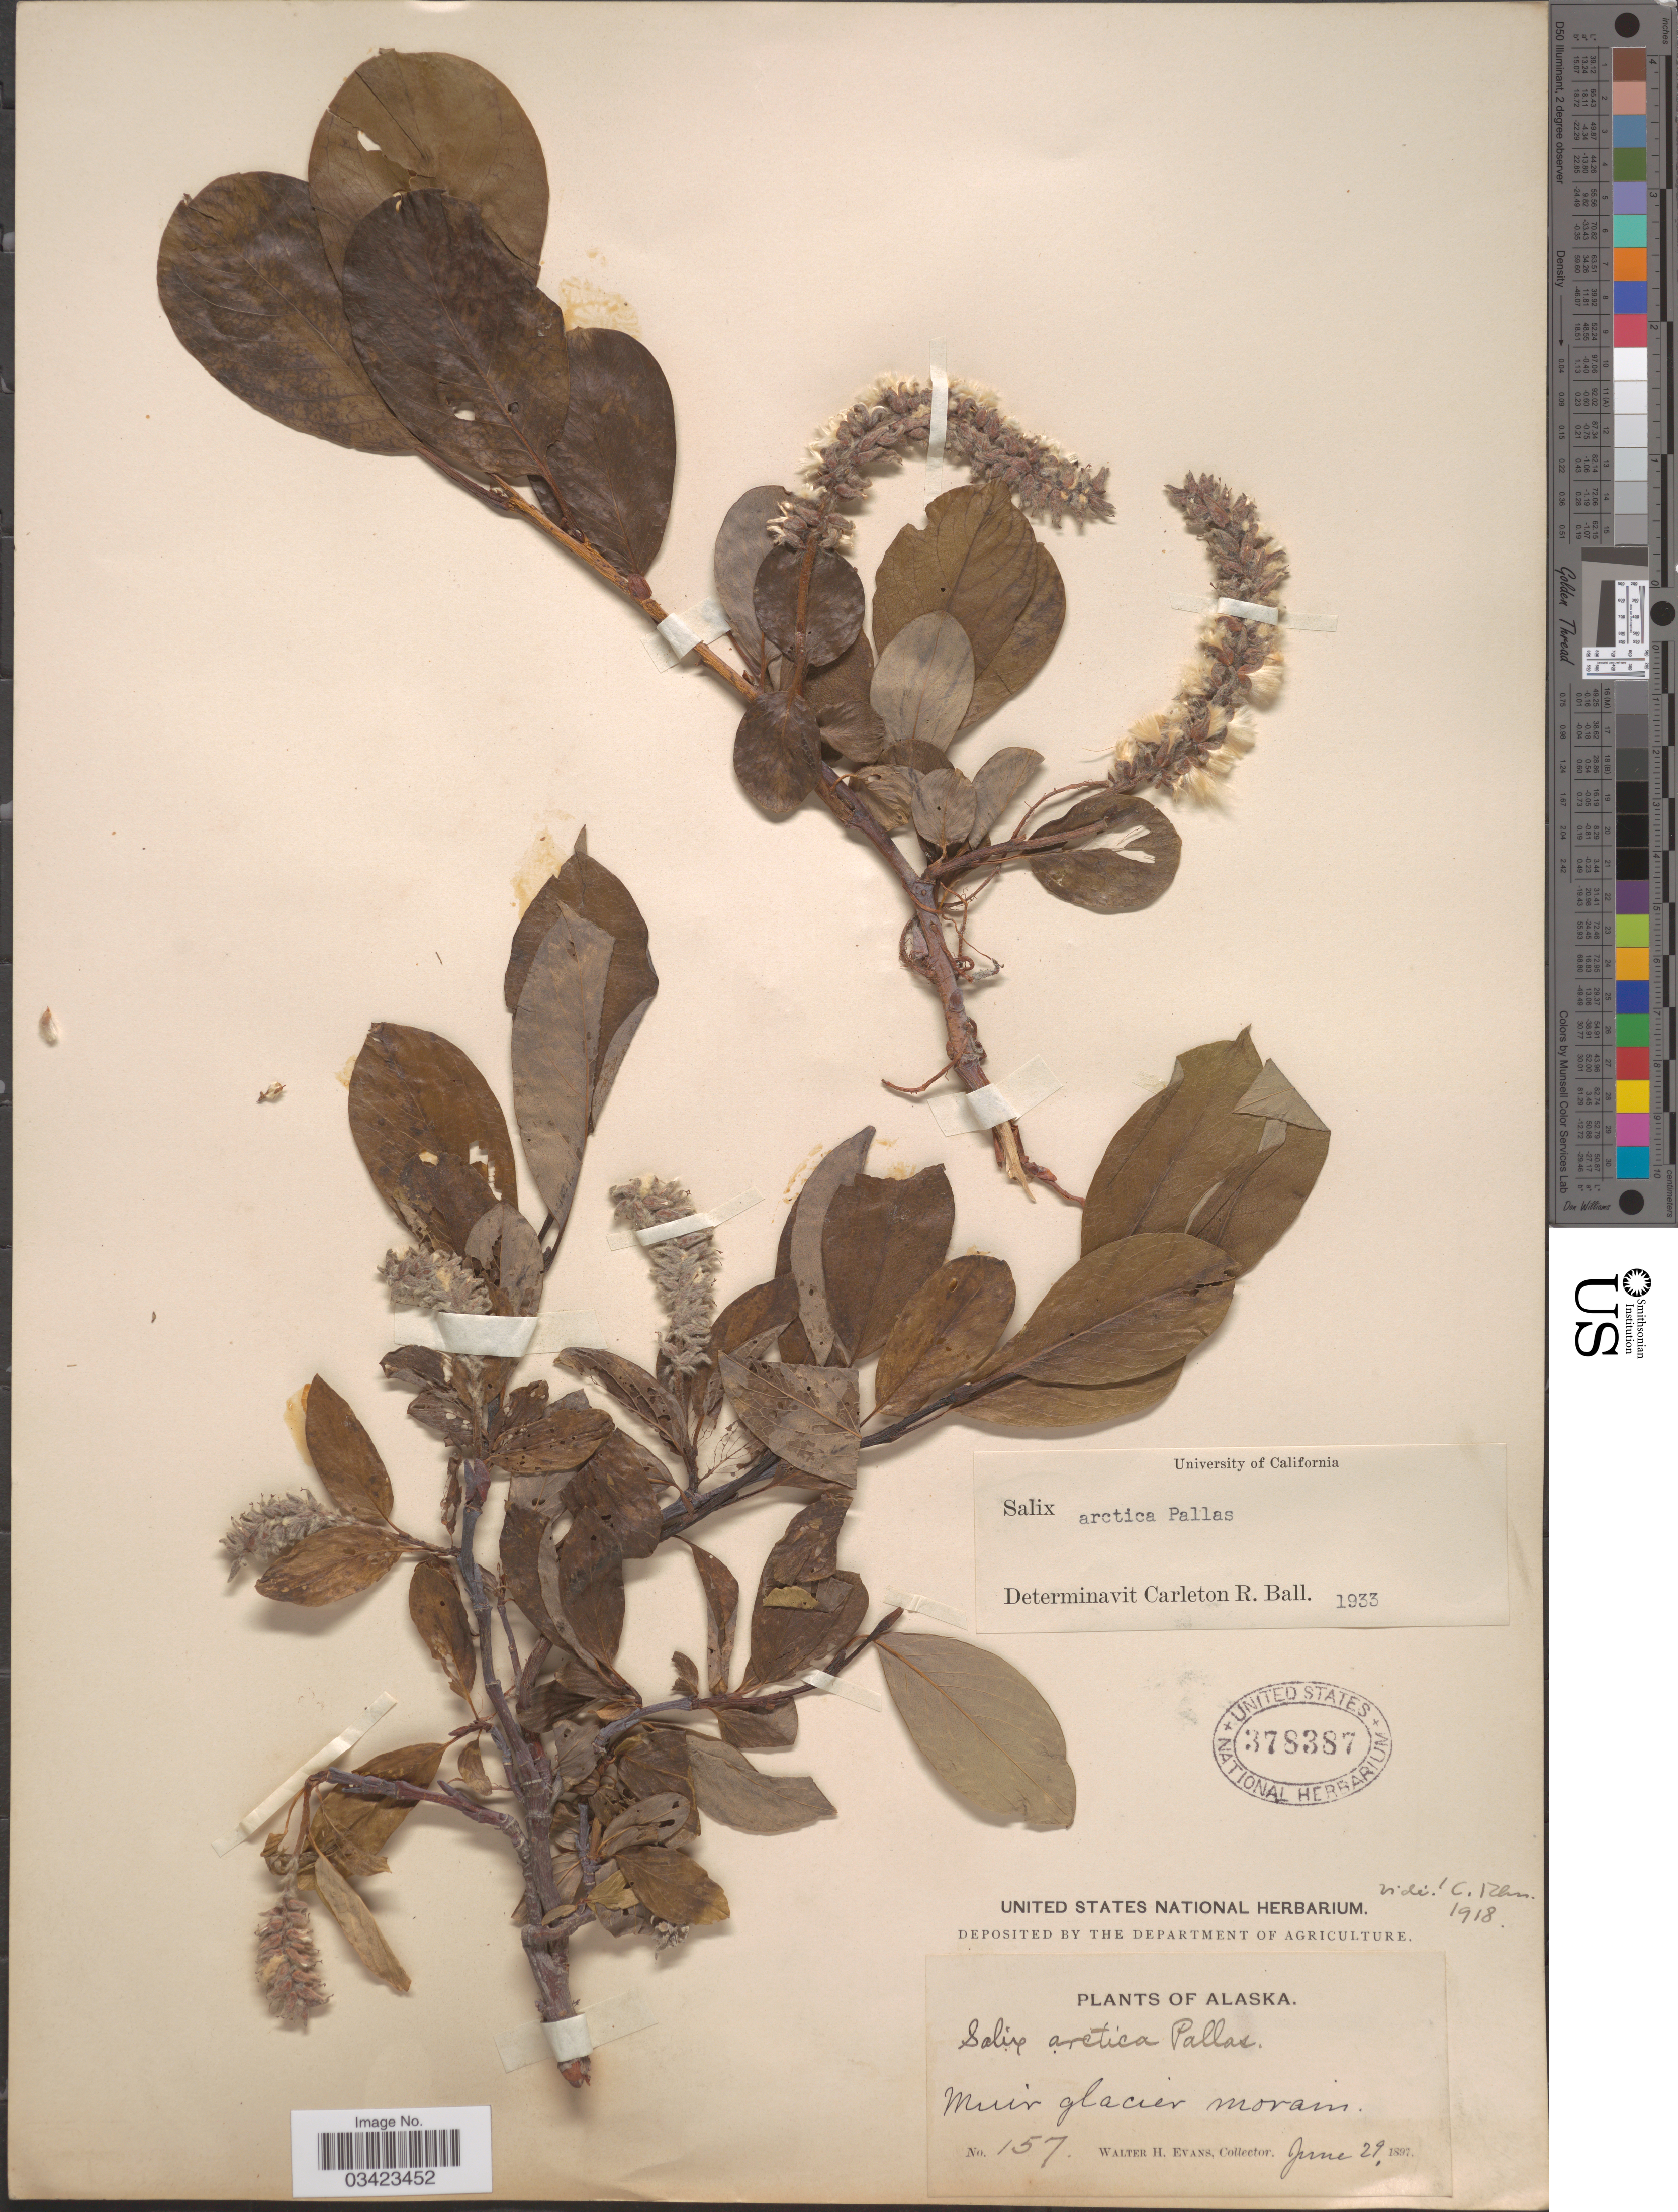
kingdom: Plantae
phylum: Tracheophyta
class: Magnoliopsida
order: Malpighiales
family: Salicaceae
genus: Salix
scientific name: Salix arctica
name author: Pall.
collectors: W. H. Evans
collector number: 157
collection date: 1897-06-29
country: United States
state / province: Alaska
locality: Muir glacier morain.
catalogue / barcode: US 378387